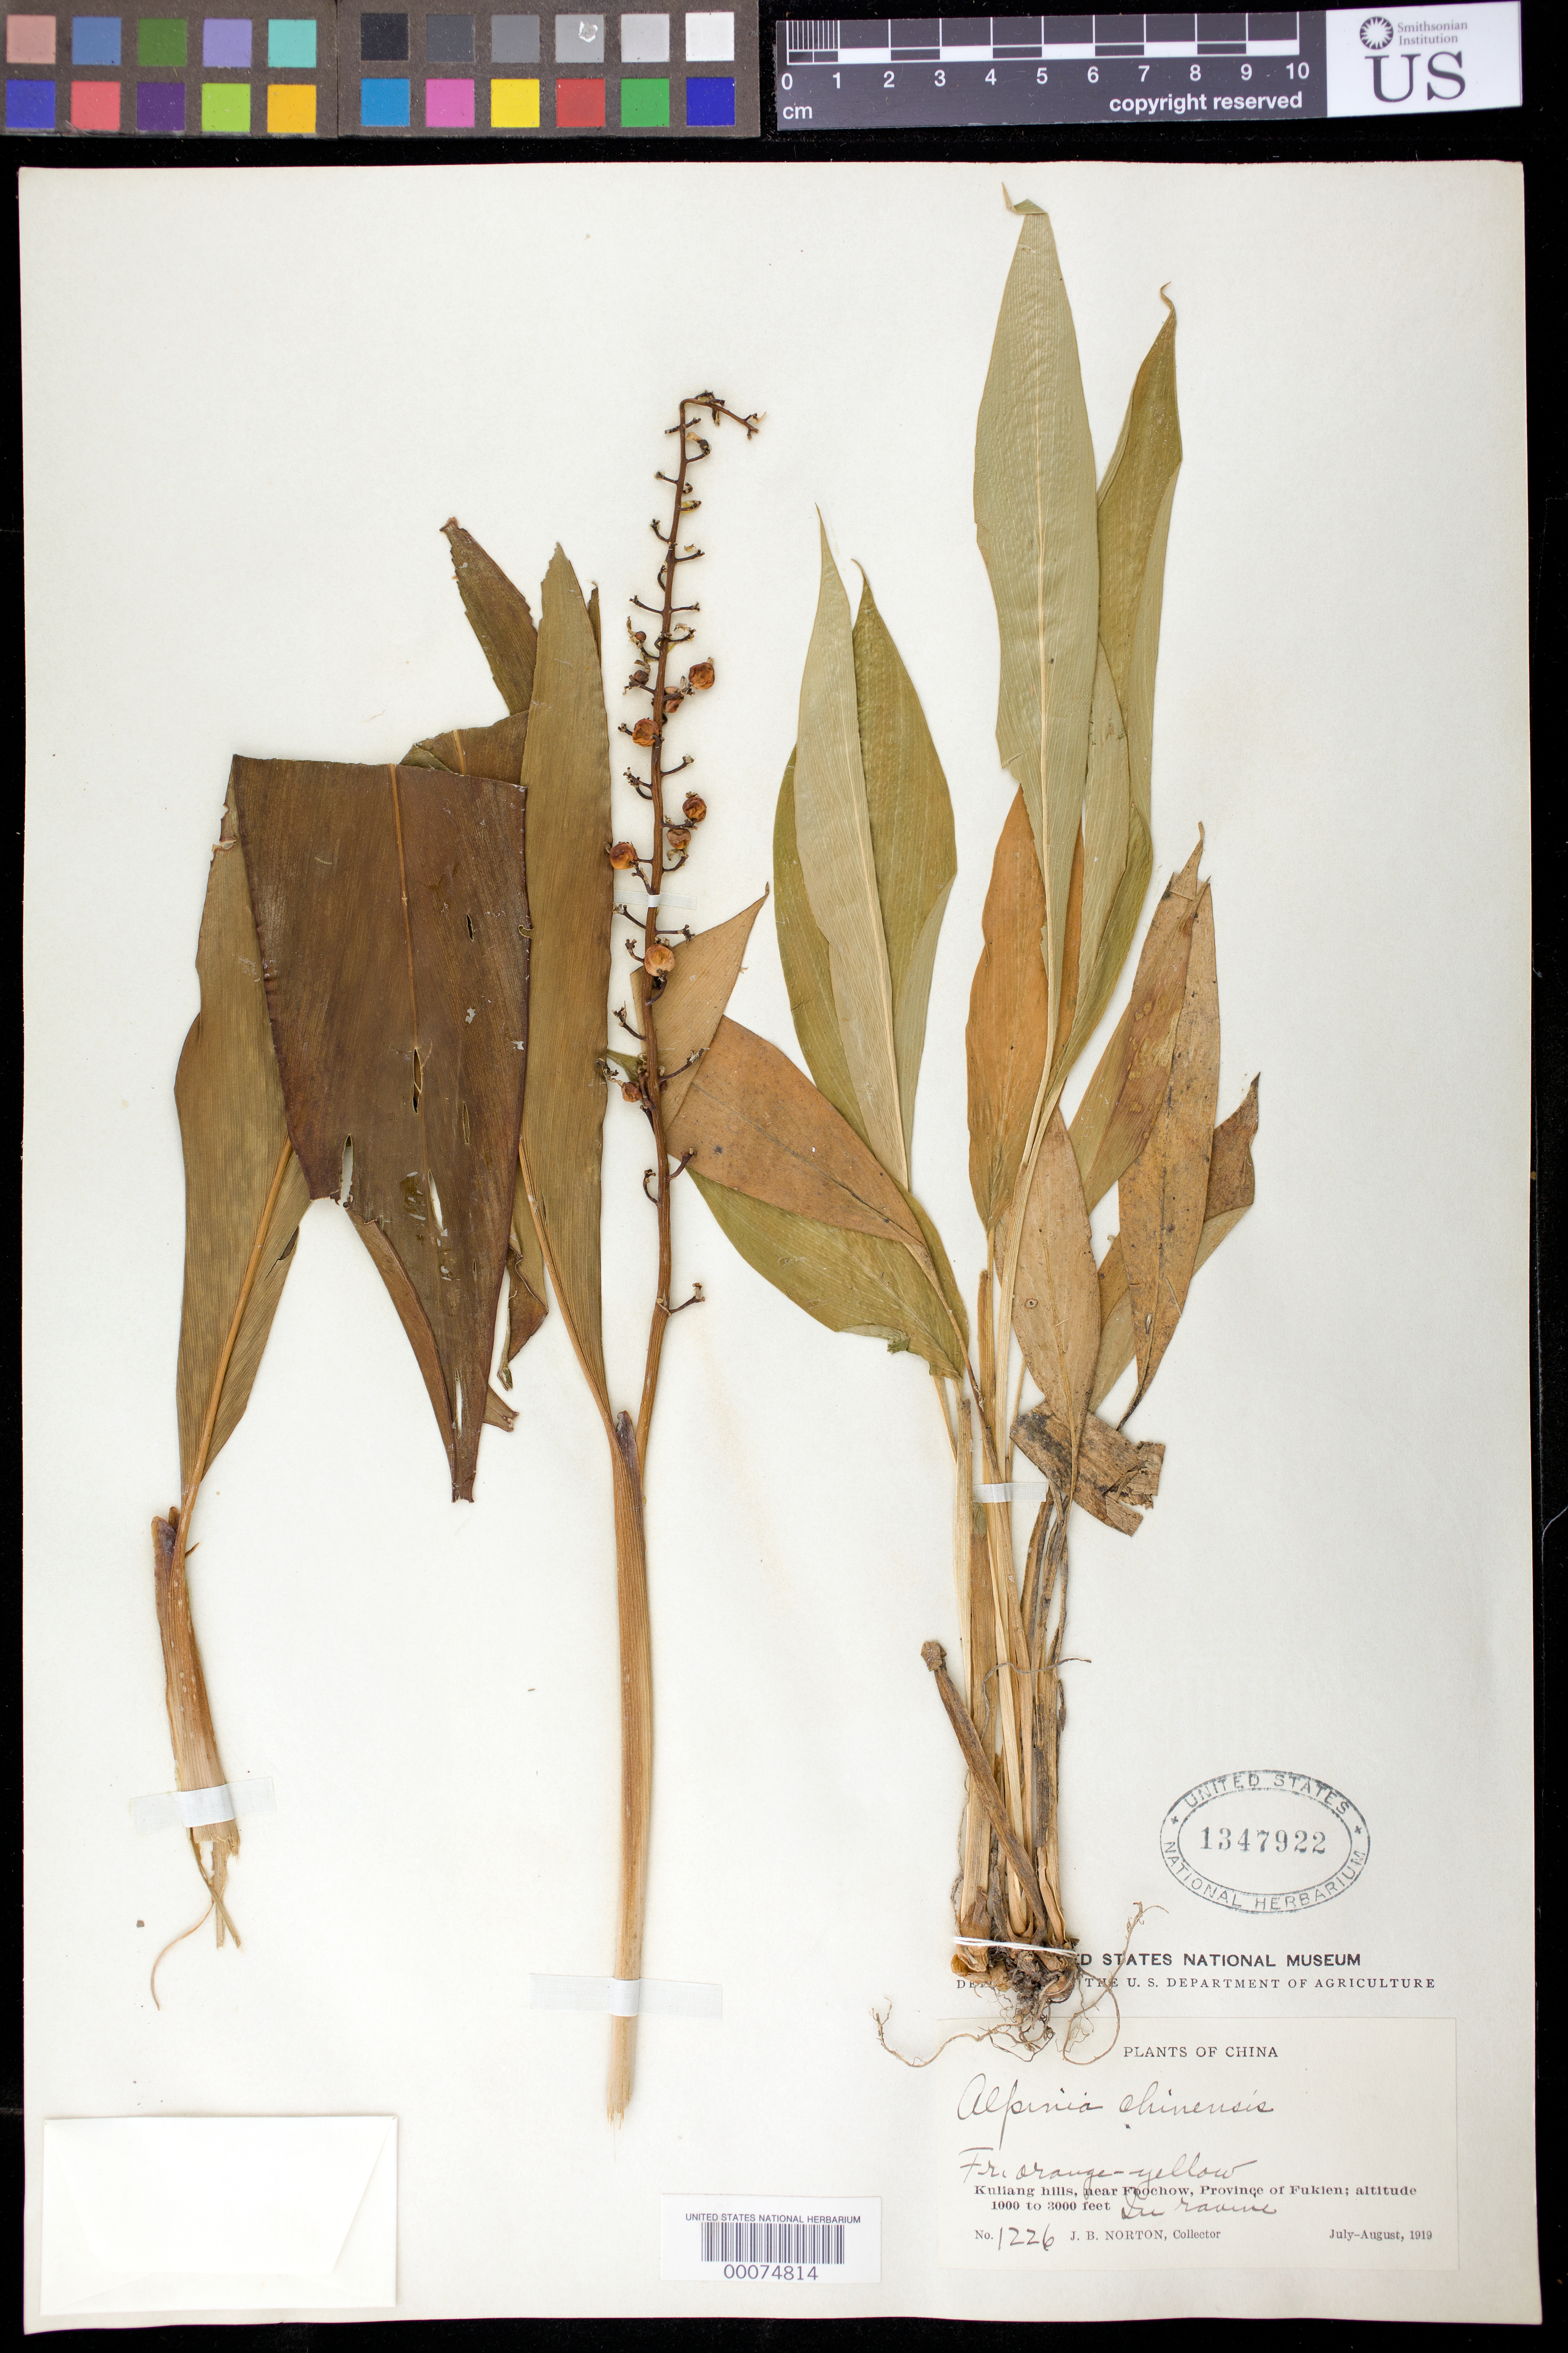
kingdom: Plantae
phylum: Tracheophyta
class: Liliopsida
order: Zingiberales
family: Zingiberaceae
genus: Alpinia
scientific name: Alpinia chinensis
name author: (Retz.) Roscoe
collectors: J. Norton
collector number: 1226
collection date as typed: Jul 1919 to -- Aug 1919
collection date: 1919-07/1919-08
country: China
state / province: Fujian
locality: Kuilang hills, near foochow, in ravine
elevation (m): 305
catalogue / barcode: US 1347922